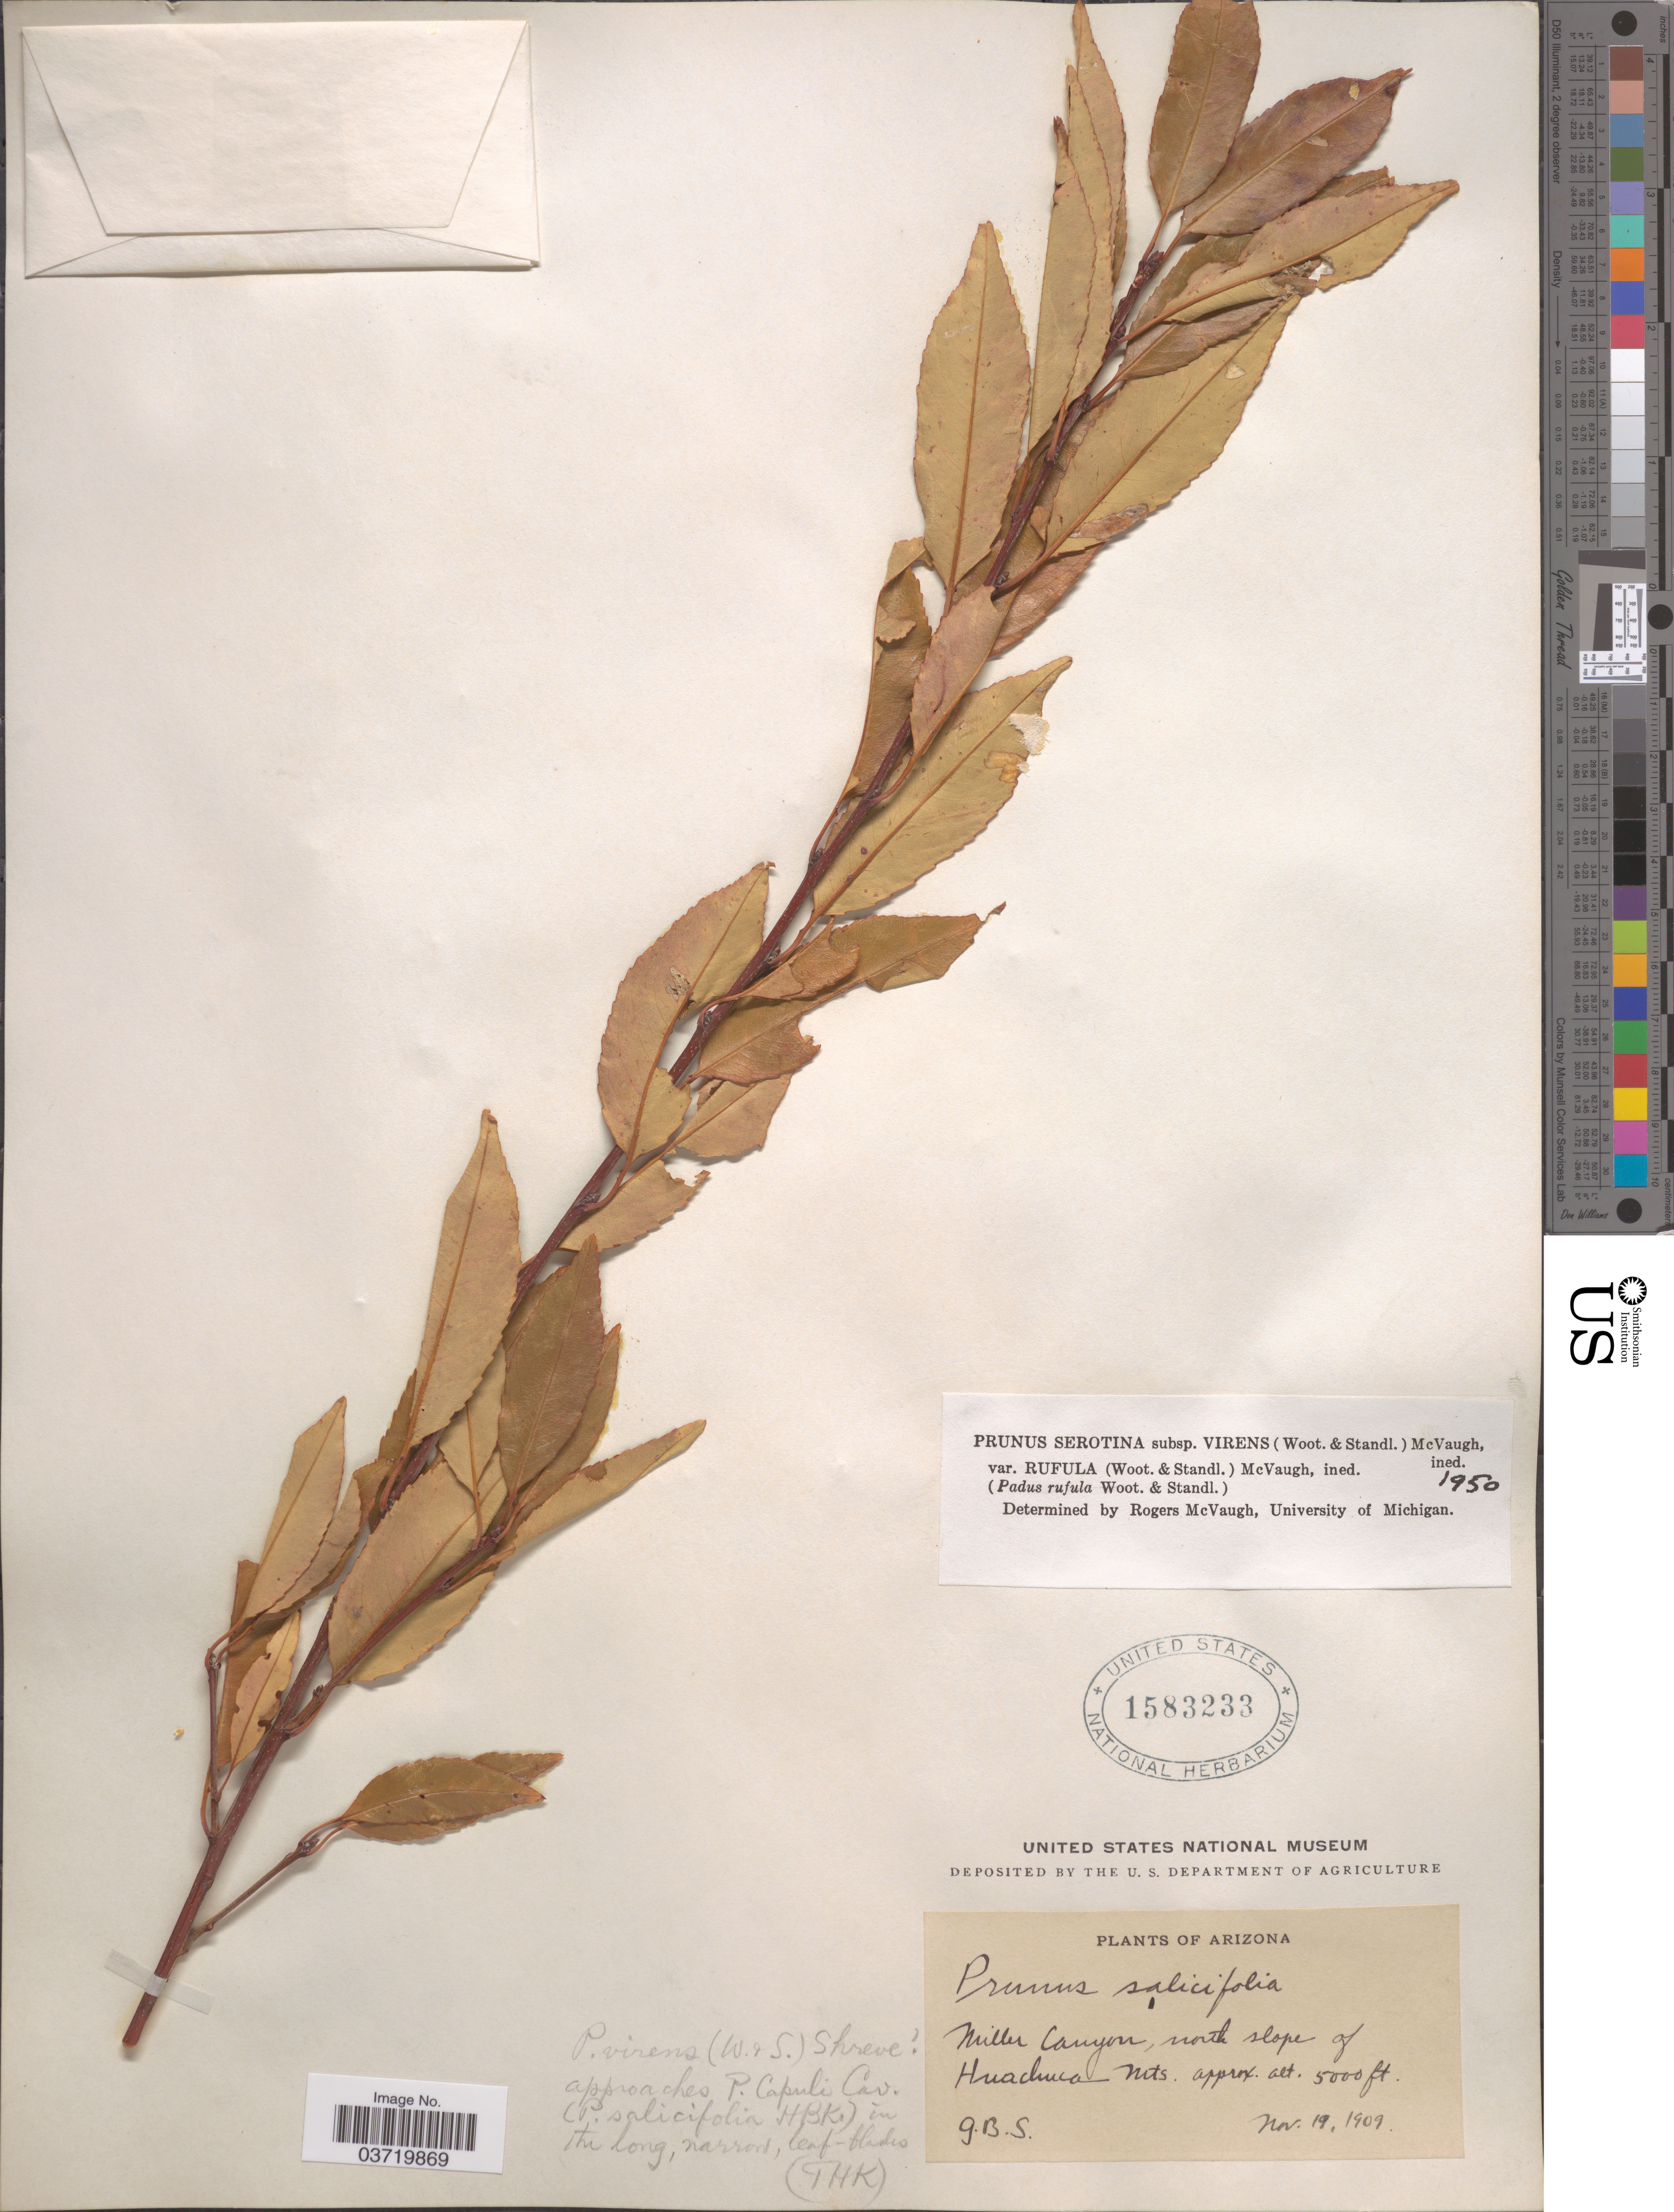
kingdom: Plantae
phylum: Tracheophyta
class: Magnoliopsida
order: Rosales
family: Rosaceae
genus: Prunus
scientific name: Prunus serotina var. rufula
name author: (Wooton & Standl.) McVaugh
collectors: G. B. S.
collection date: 1909-11-19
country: United States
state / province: Arizona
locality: Miller Canyon, north slope of Huachuca Mts.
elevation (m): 1524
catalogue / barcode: US 1583233